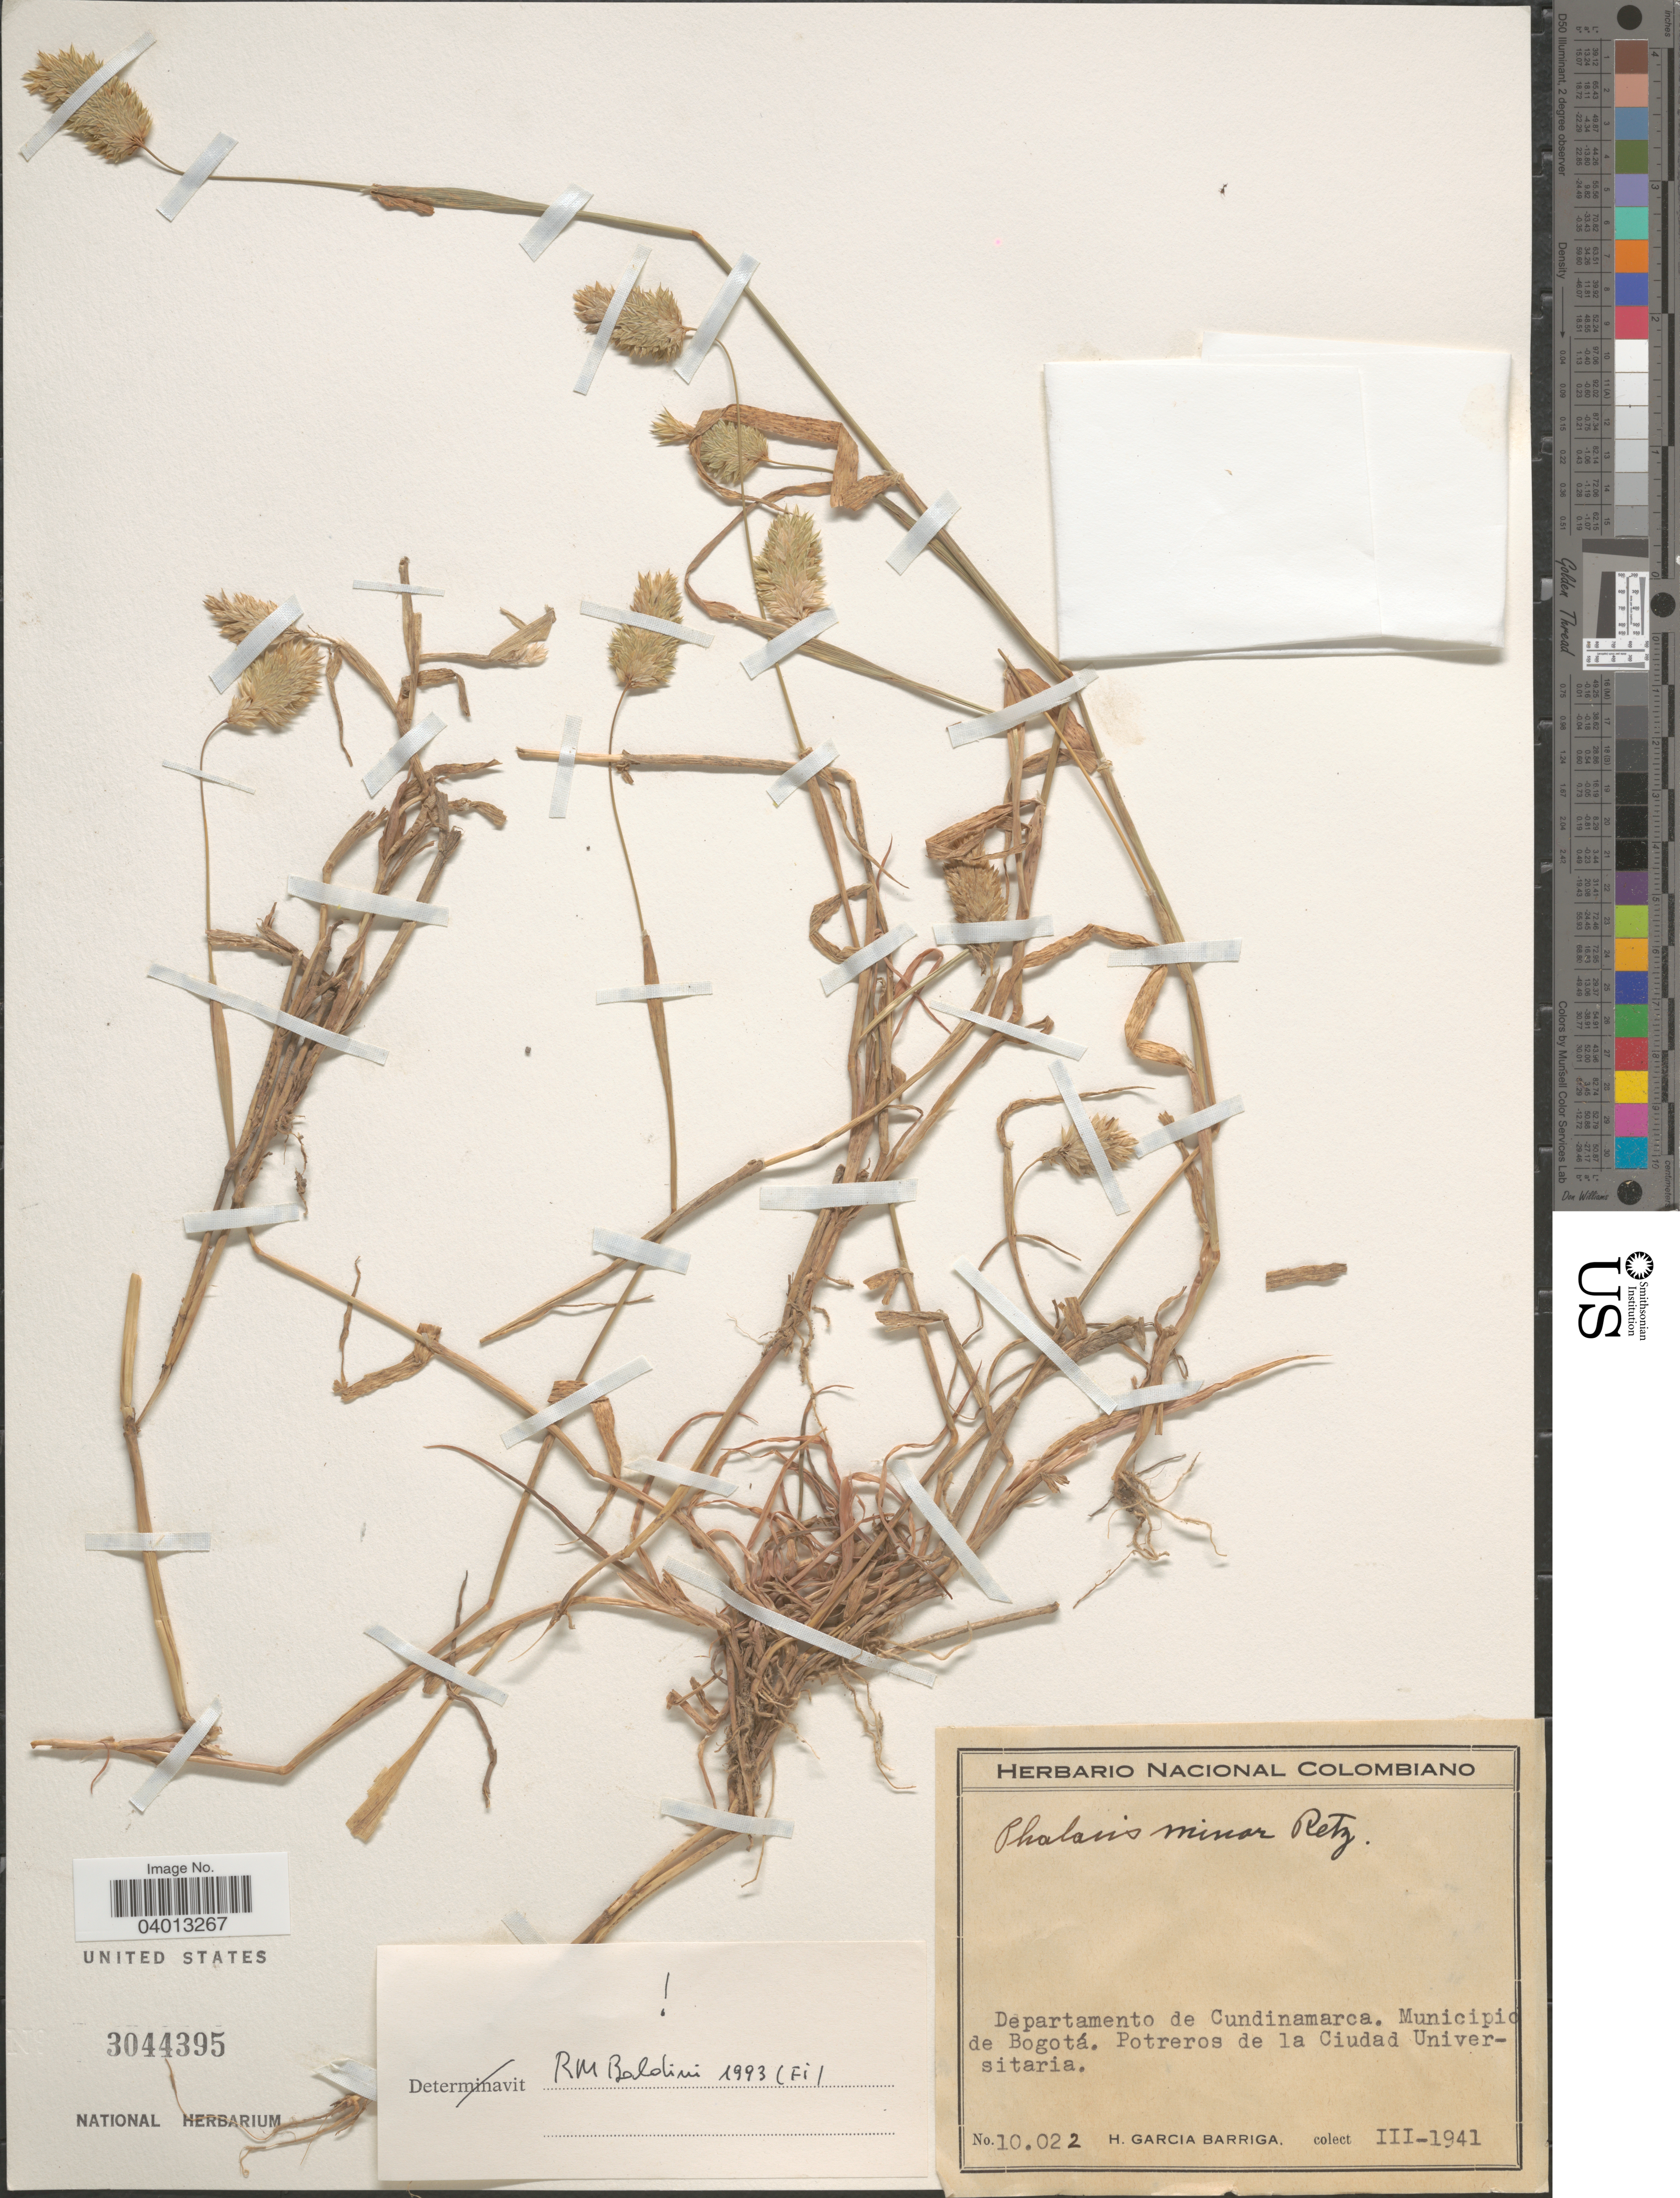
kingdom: Plantae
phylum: Tracheophyta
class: Liliopsida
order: Poales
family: Poaceae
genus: Phalaris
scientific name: Phalaris minor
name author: Retz.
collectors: H. García Barriga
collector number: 10022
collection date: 1941-03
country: Colombia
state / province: Cundinamarca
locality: Departamento de Cundinamarca. Municipio de Bogotá. Potreros de la Ciudad Universitaria.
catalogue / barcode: US 3044395